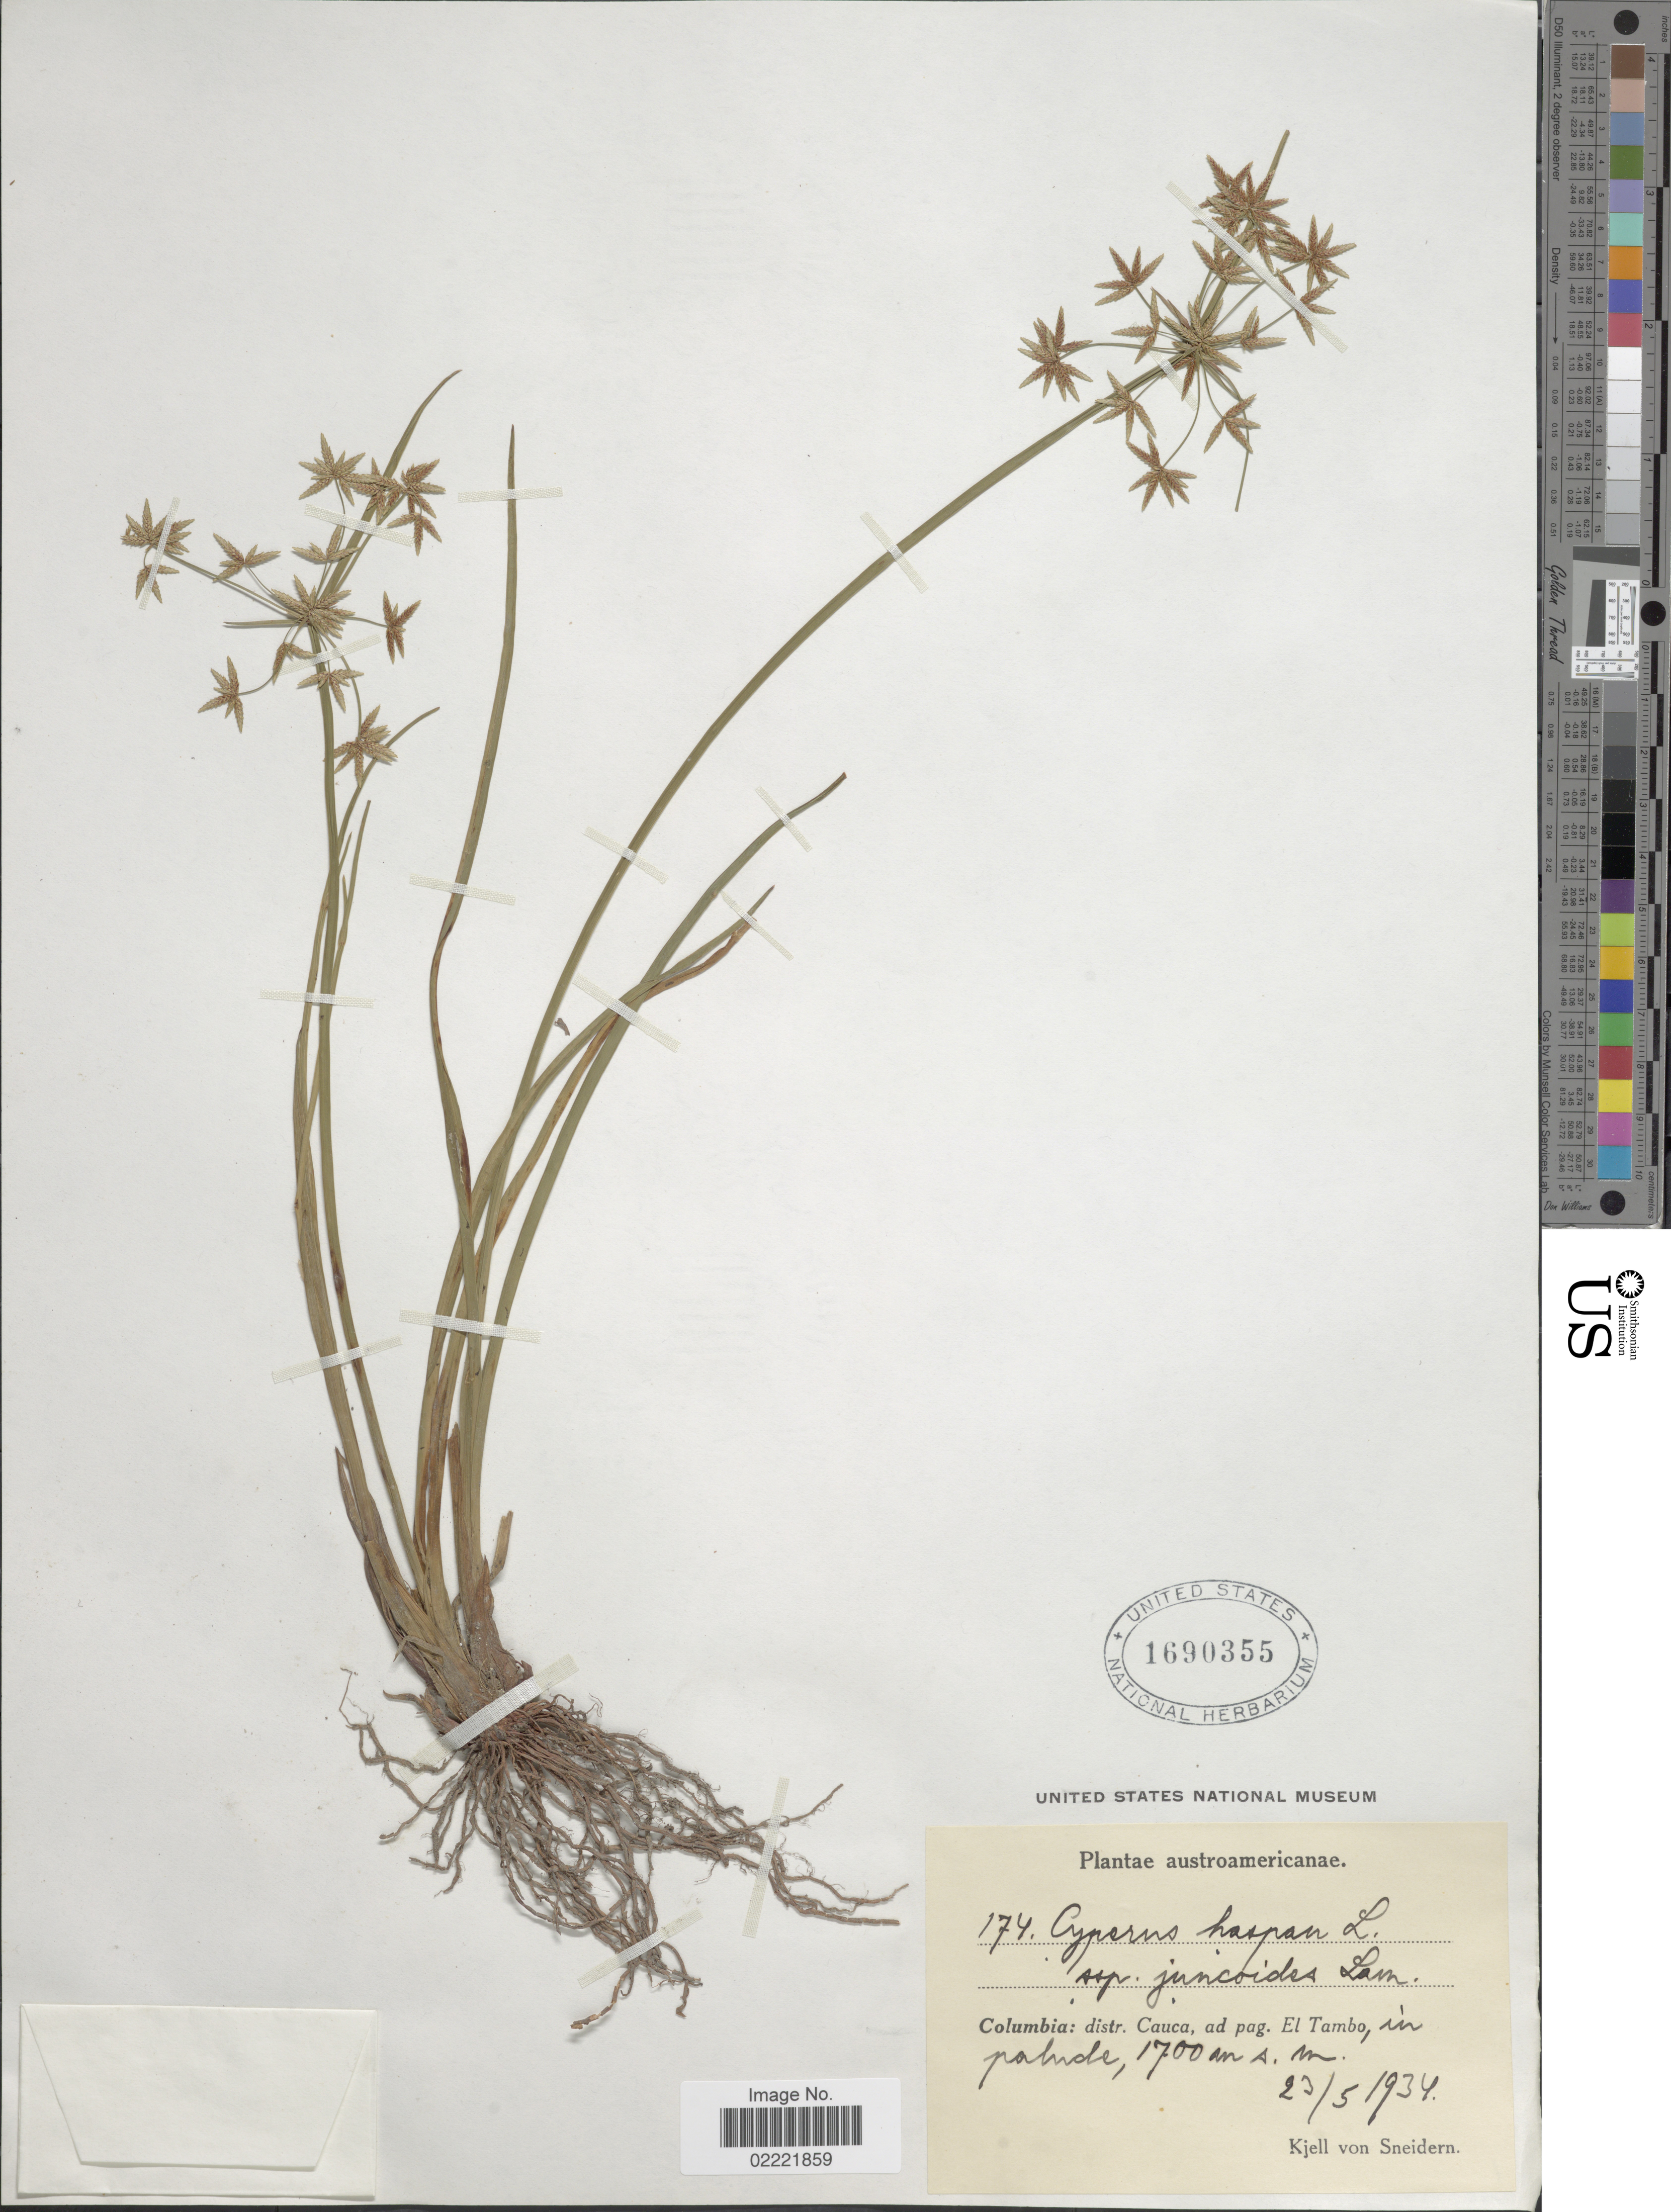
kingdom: Plantae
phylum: Tracheophyta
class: Liliopsida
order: Poales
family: Cyperaceae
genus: Cyperus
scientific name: Cyperus haspan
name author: L.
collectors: K. von Sneidern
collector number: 174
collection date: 1934-05-23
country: Colombia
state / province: Cauca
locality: Ad pag. El Tambo, in palude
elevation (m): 1700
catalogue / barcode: US 1690355